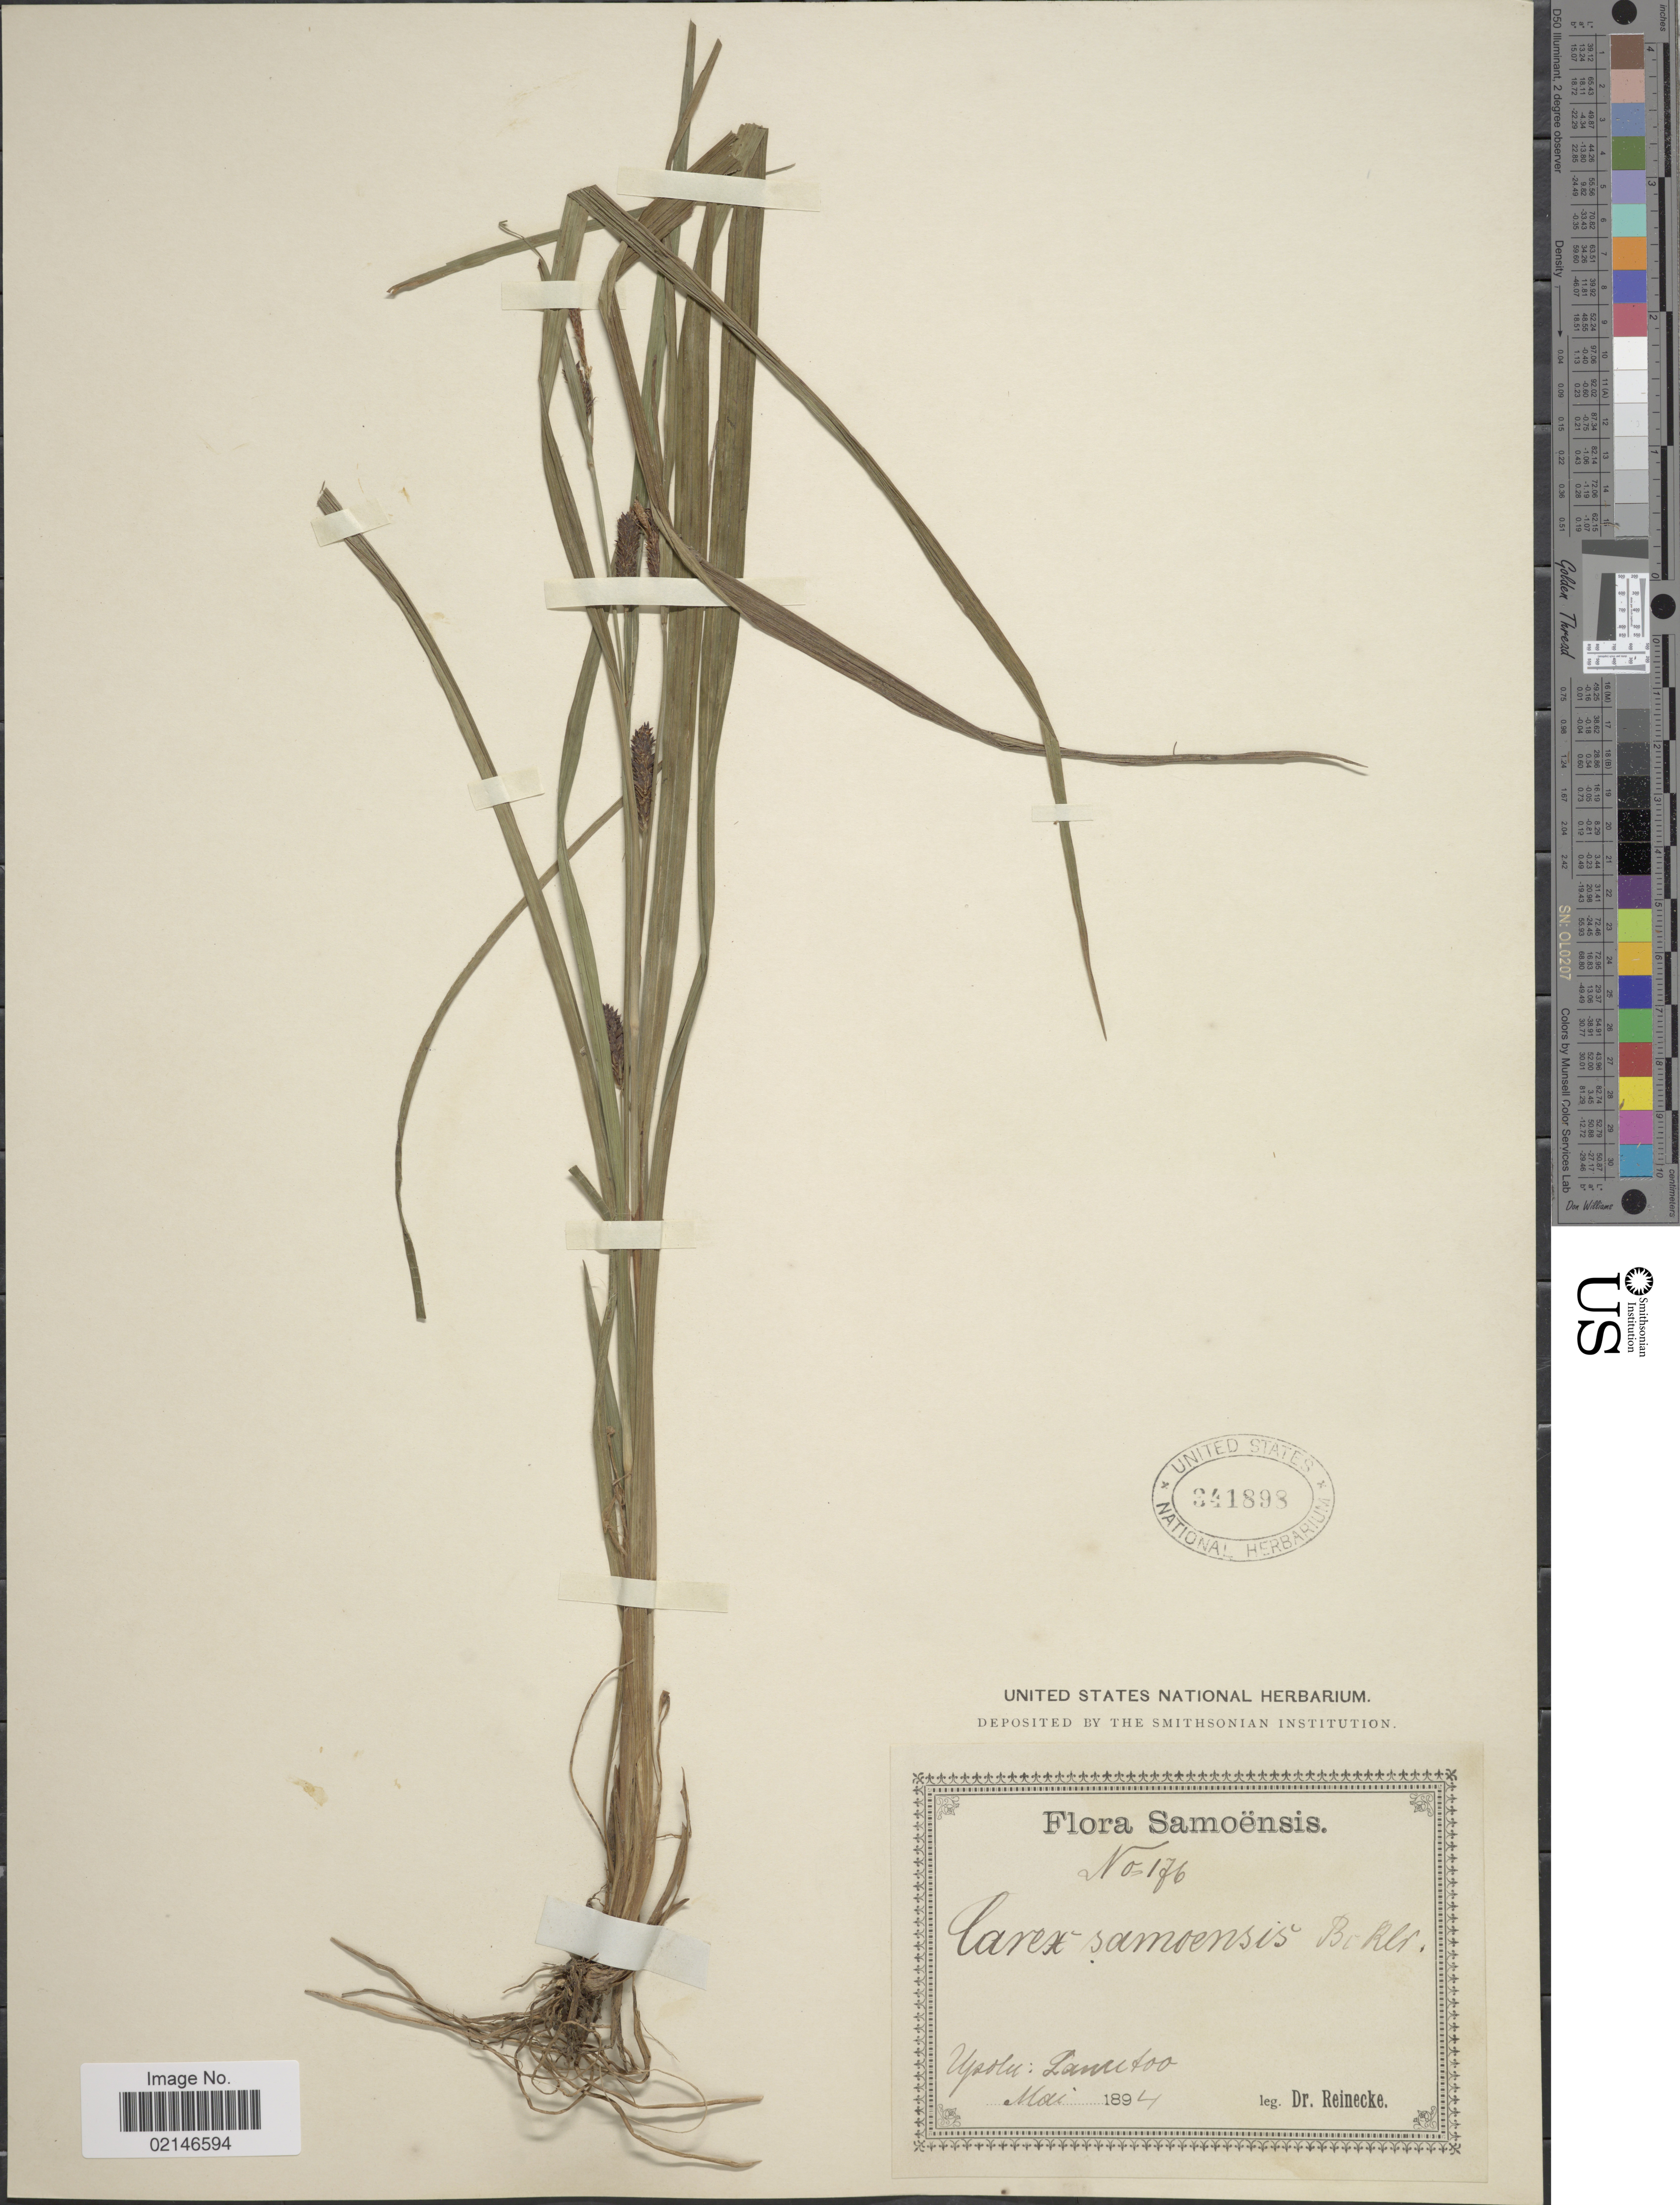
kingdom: Plantae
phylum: Tracheophyta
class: Liliopsida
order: Poales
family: Cyperaceae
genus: Carex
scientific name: Carex maculata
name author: Boott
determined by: Strong, Mark T., (BOT), Smithsonian Institution - National Museum of Natural History (UNITED STATES)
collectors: -- Reinecke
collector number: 176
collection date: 1894-05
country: Samoa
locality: Samoensis, Upsolu: Lanutoo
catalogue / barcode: US 341898